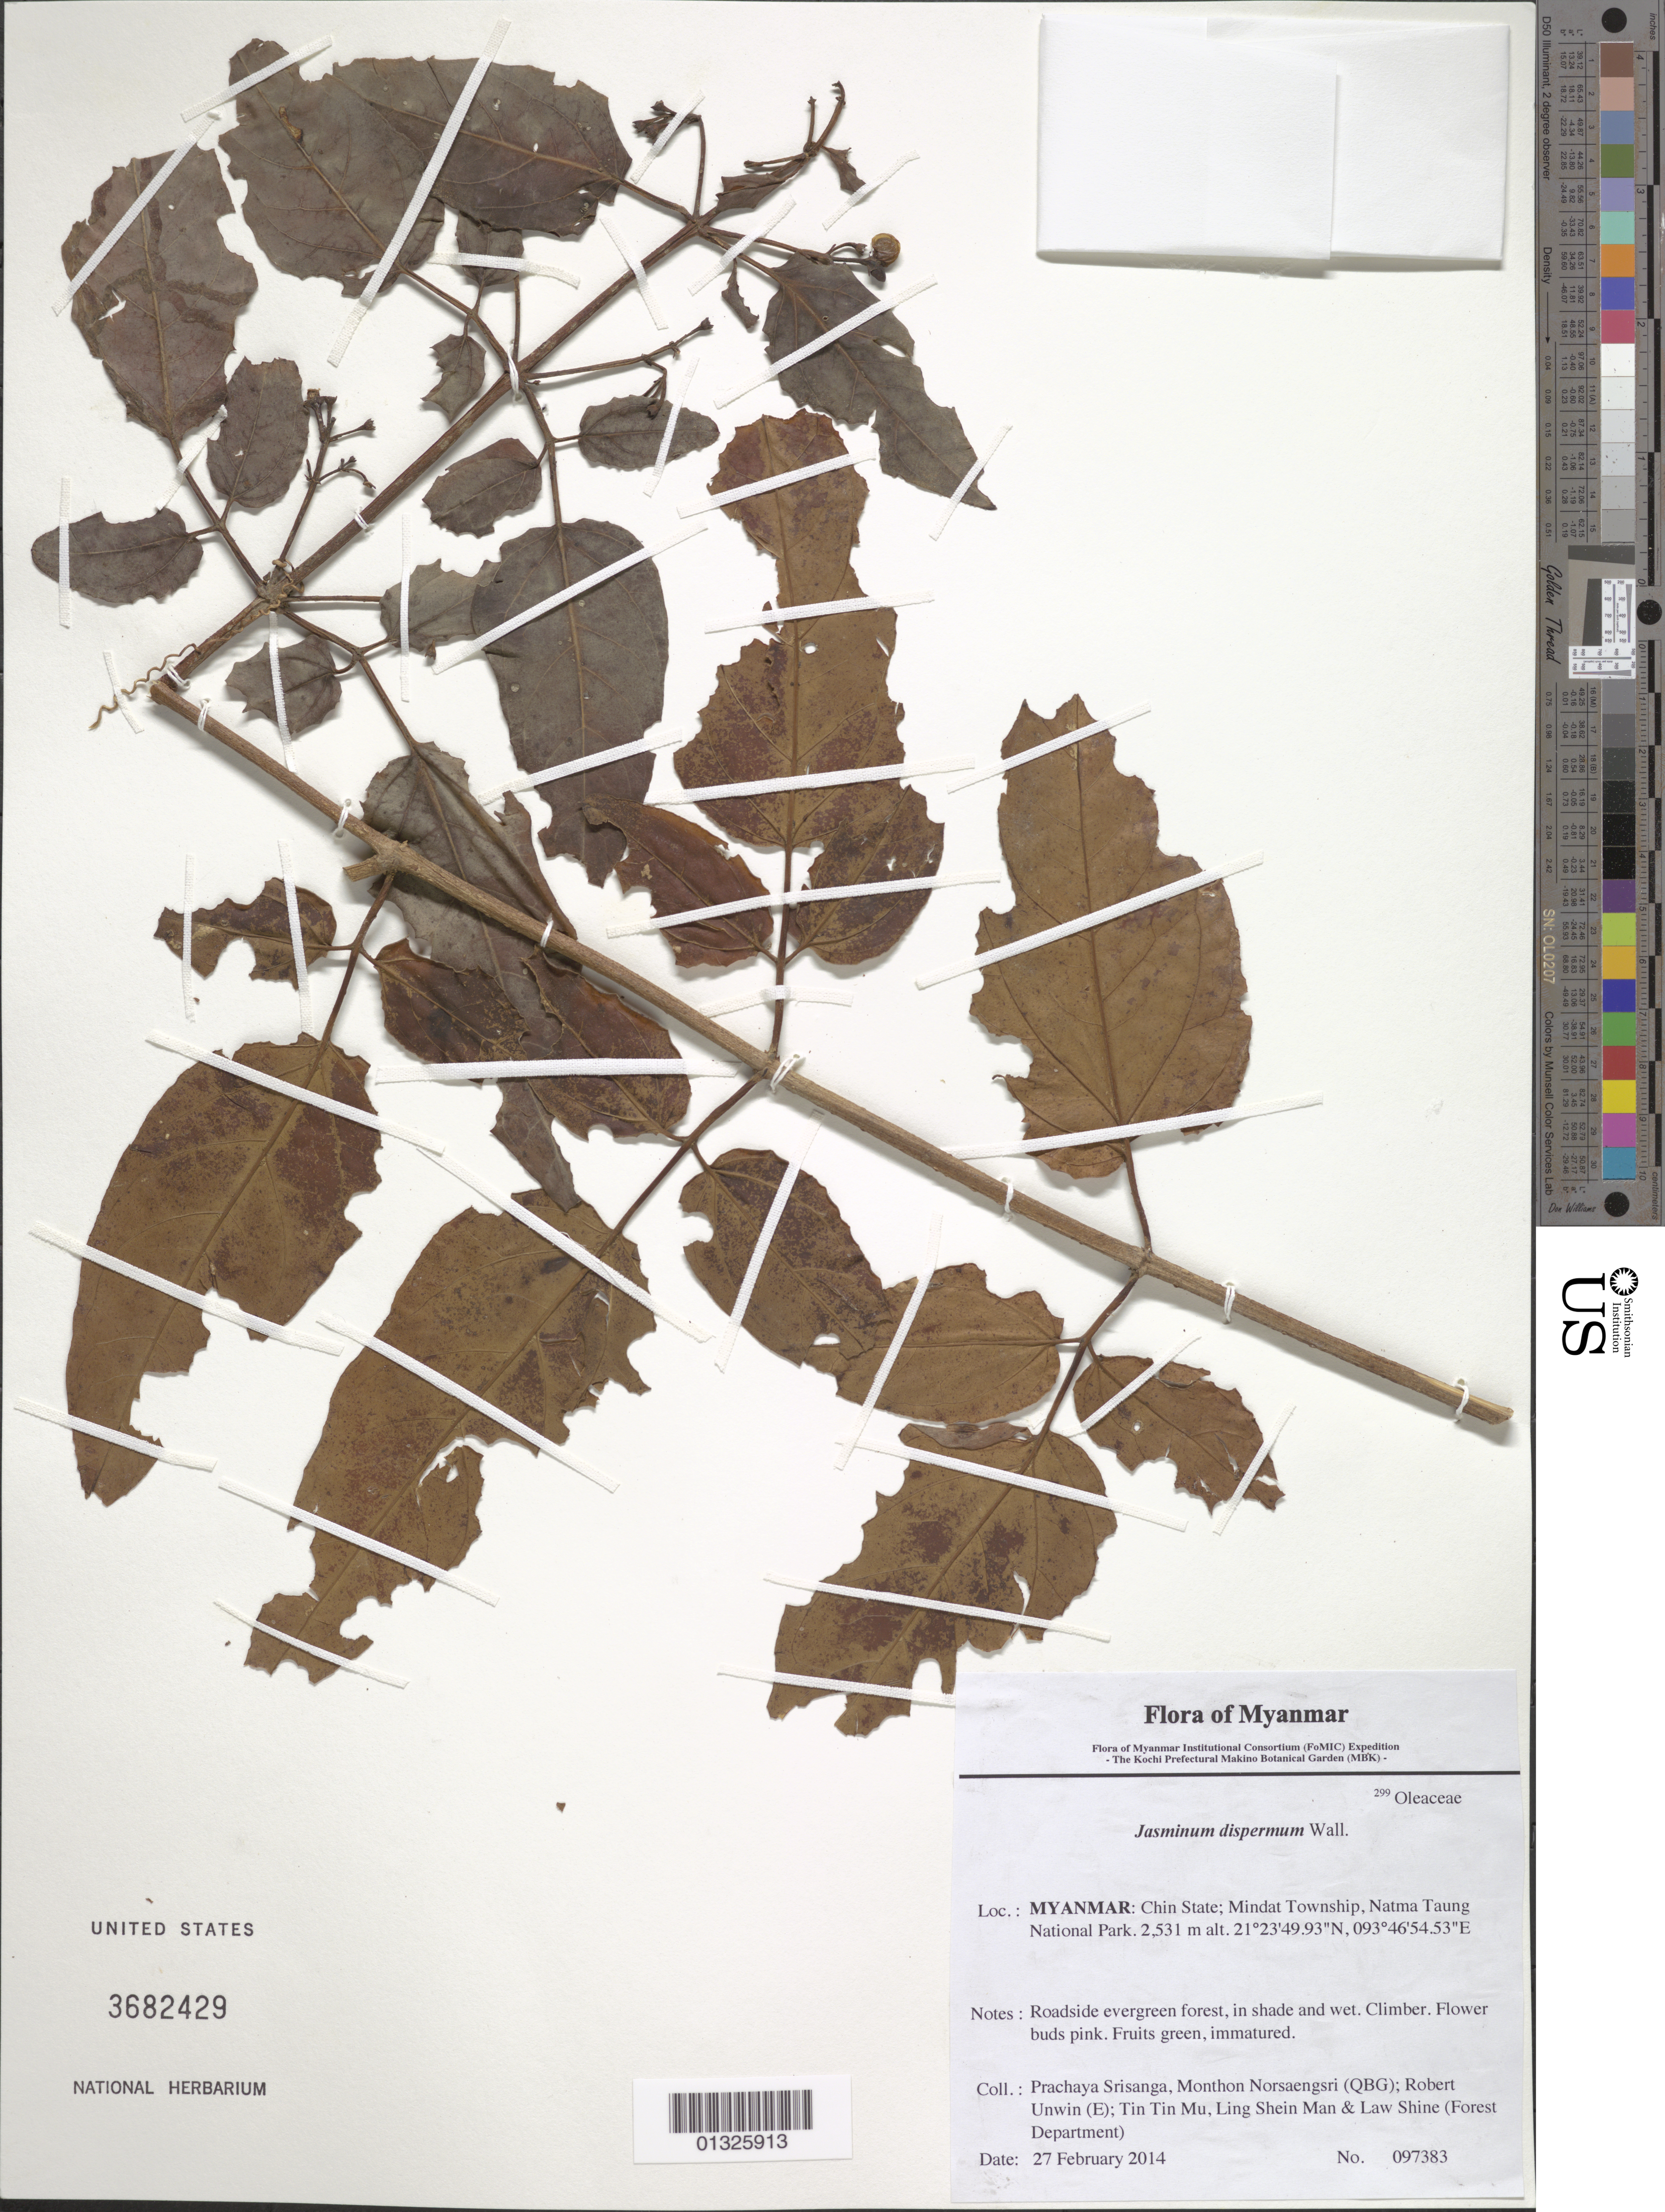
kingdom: Plantae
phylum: Tracheophyta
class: Magnoliopsida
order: Lamiales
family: Oleaceae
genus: Jasminum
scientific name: Jasminum dispermum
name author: Wall.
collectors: P. Srisanga, M. Norsaengsri, R. Unwin, Tin Tin Mu, Ling Shein Man & L. Shine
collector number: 97383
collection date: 2014-02-27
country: Myanmar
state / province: Chin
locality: Mindat Township, Natma Taung National Park.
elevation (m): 2531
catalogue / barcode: US 3682429